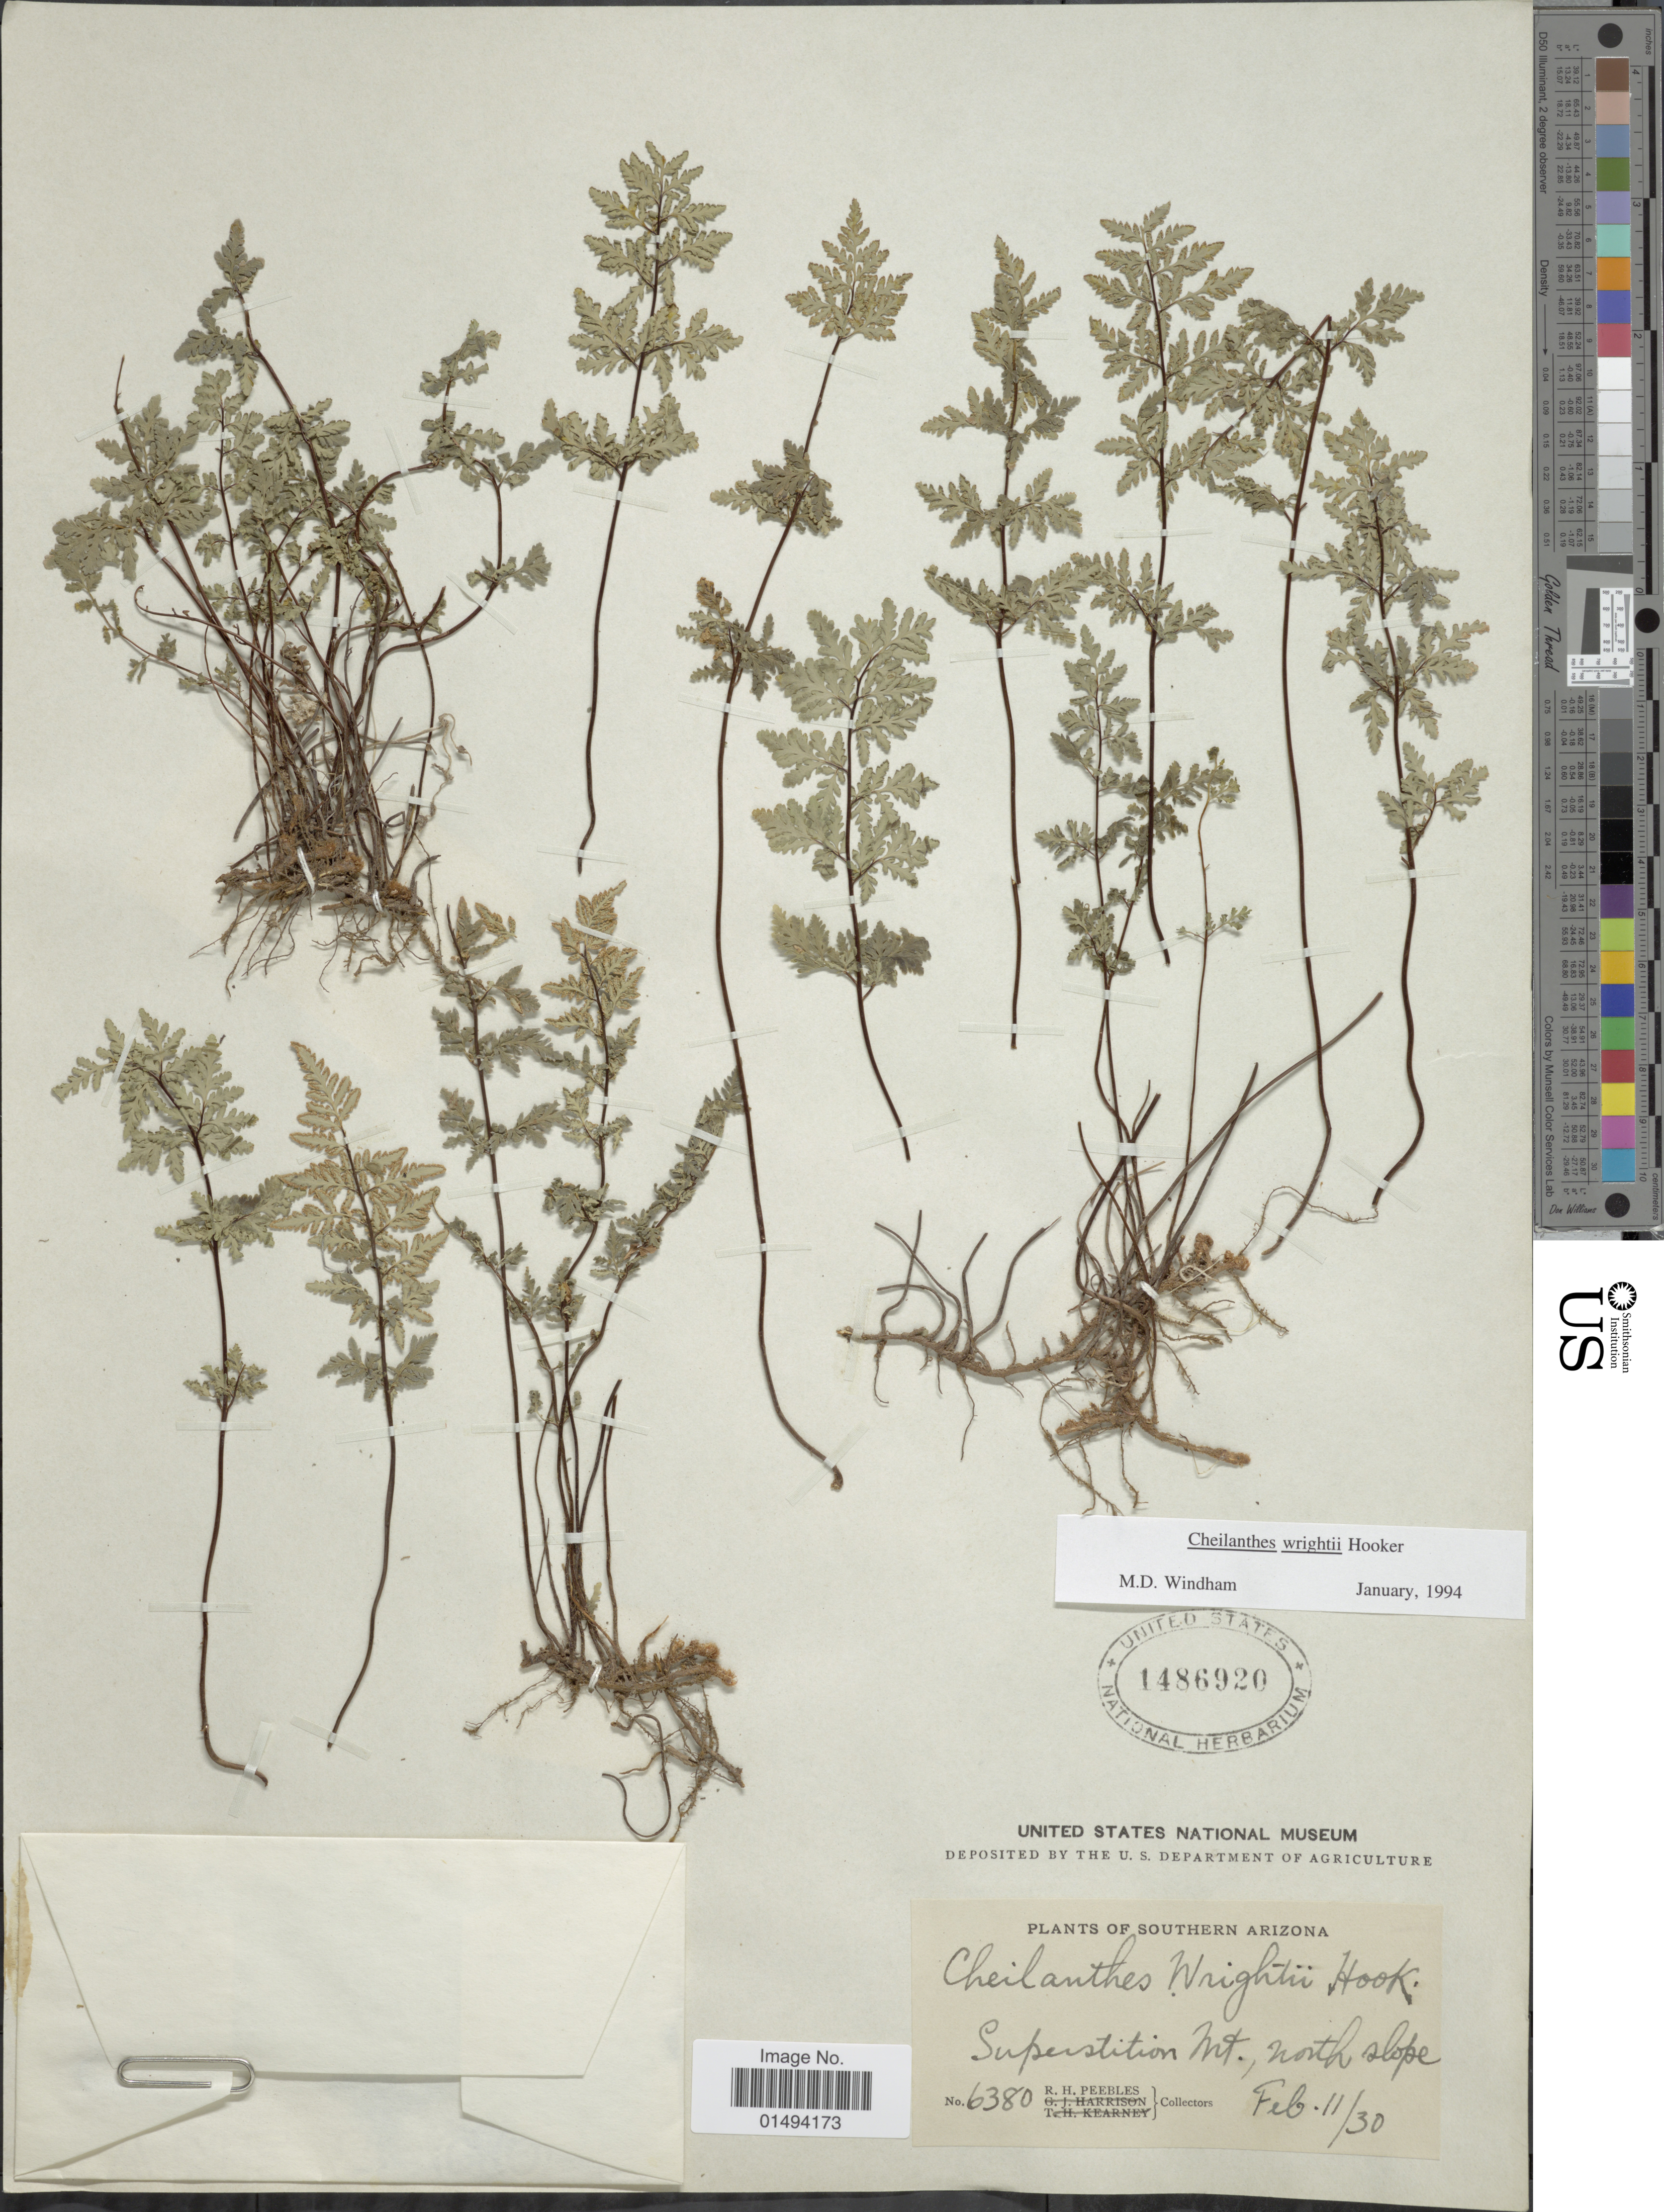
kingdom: Plantae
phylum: Tracheophyta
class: Polypodiopsida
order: Polypodiales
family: Pteridaceae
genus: Myriopteris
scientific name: Myriopteris wrightii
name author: (Hook.) Grusz & Windham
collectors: R. H. Peebles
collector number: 6380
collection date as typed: Transcribed d/m/y: 11/2/30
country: United States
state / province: Arizona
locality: Southern Arizona, Superstition Mt., north slope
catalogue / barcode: US 1486920